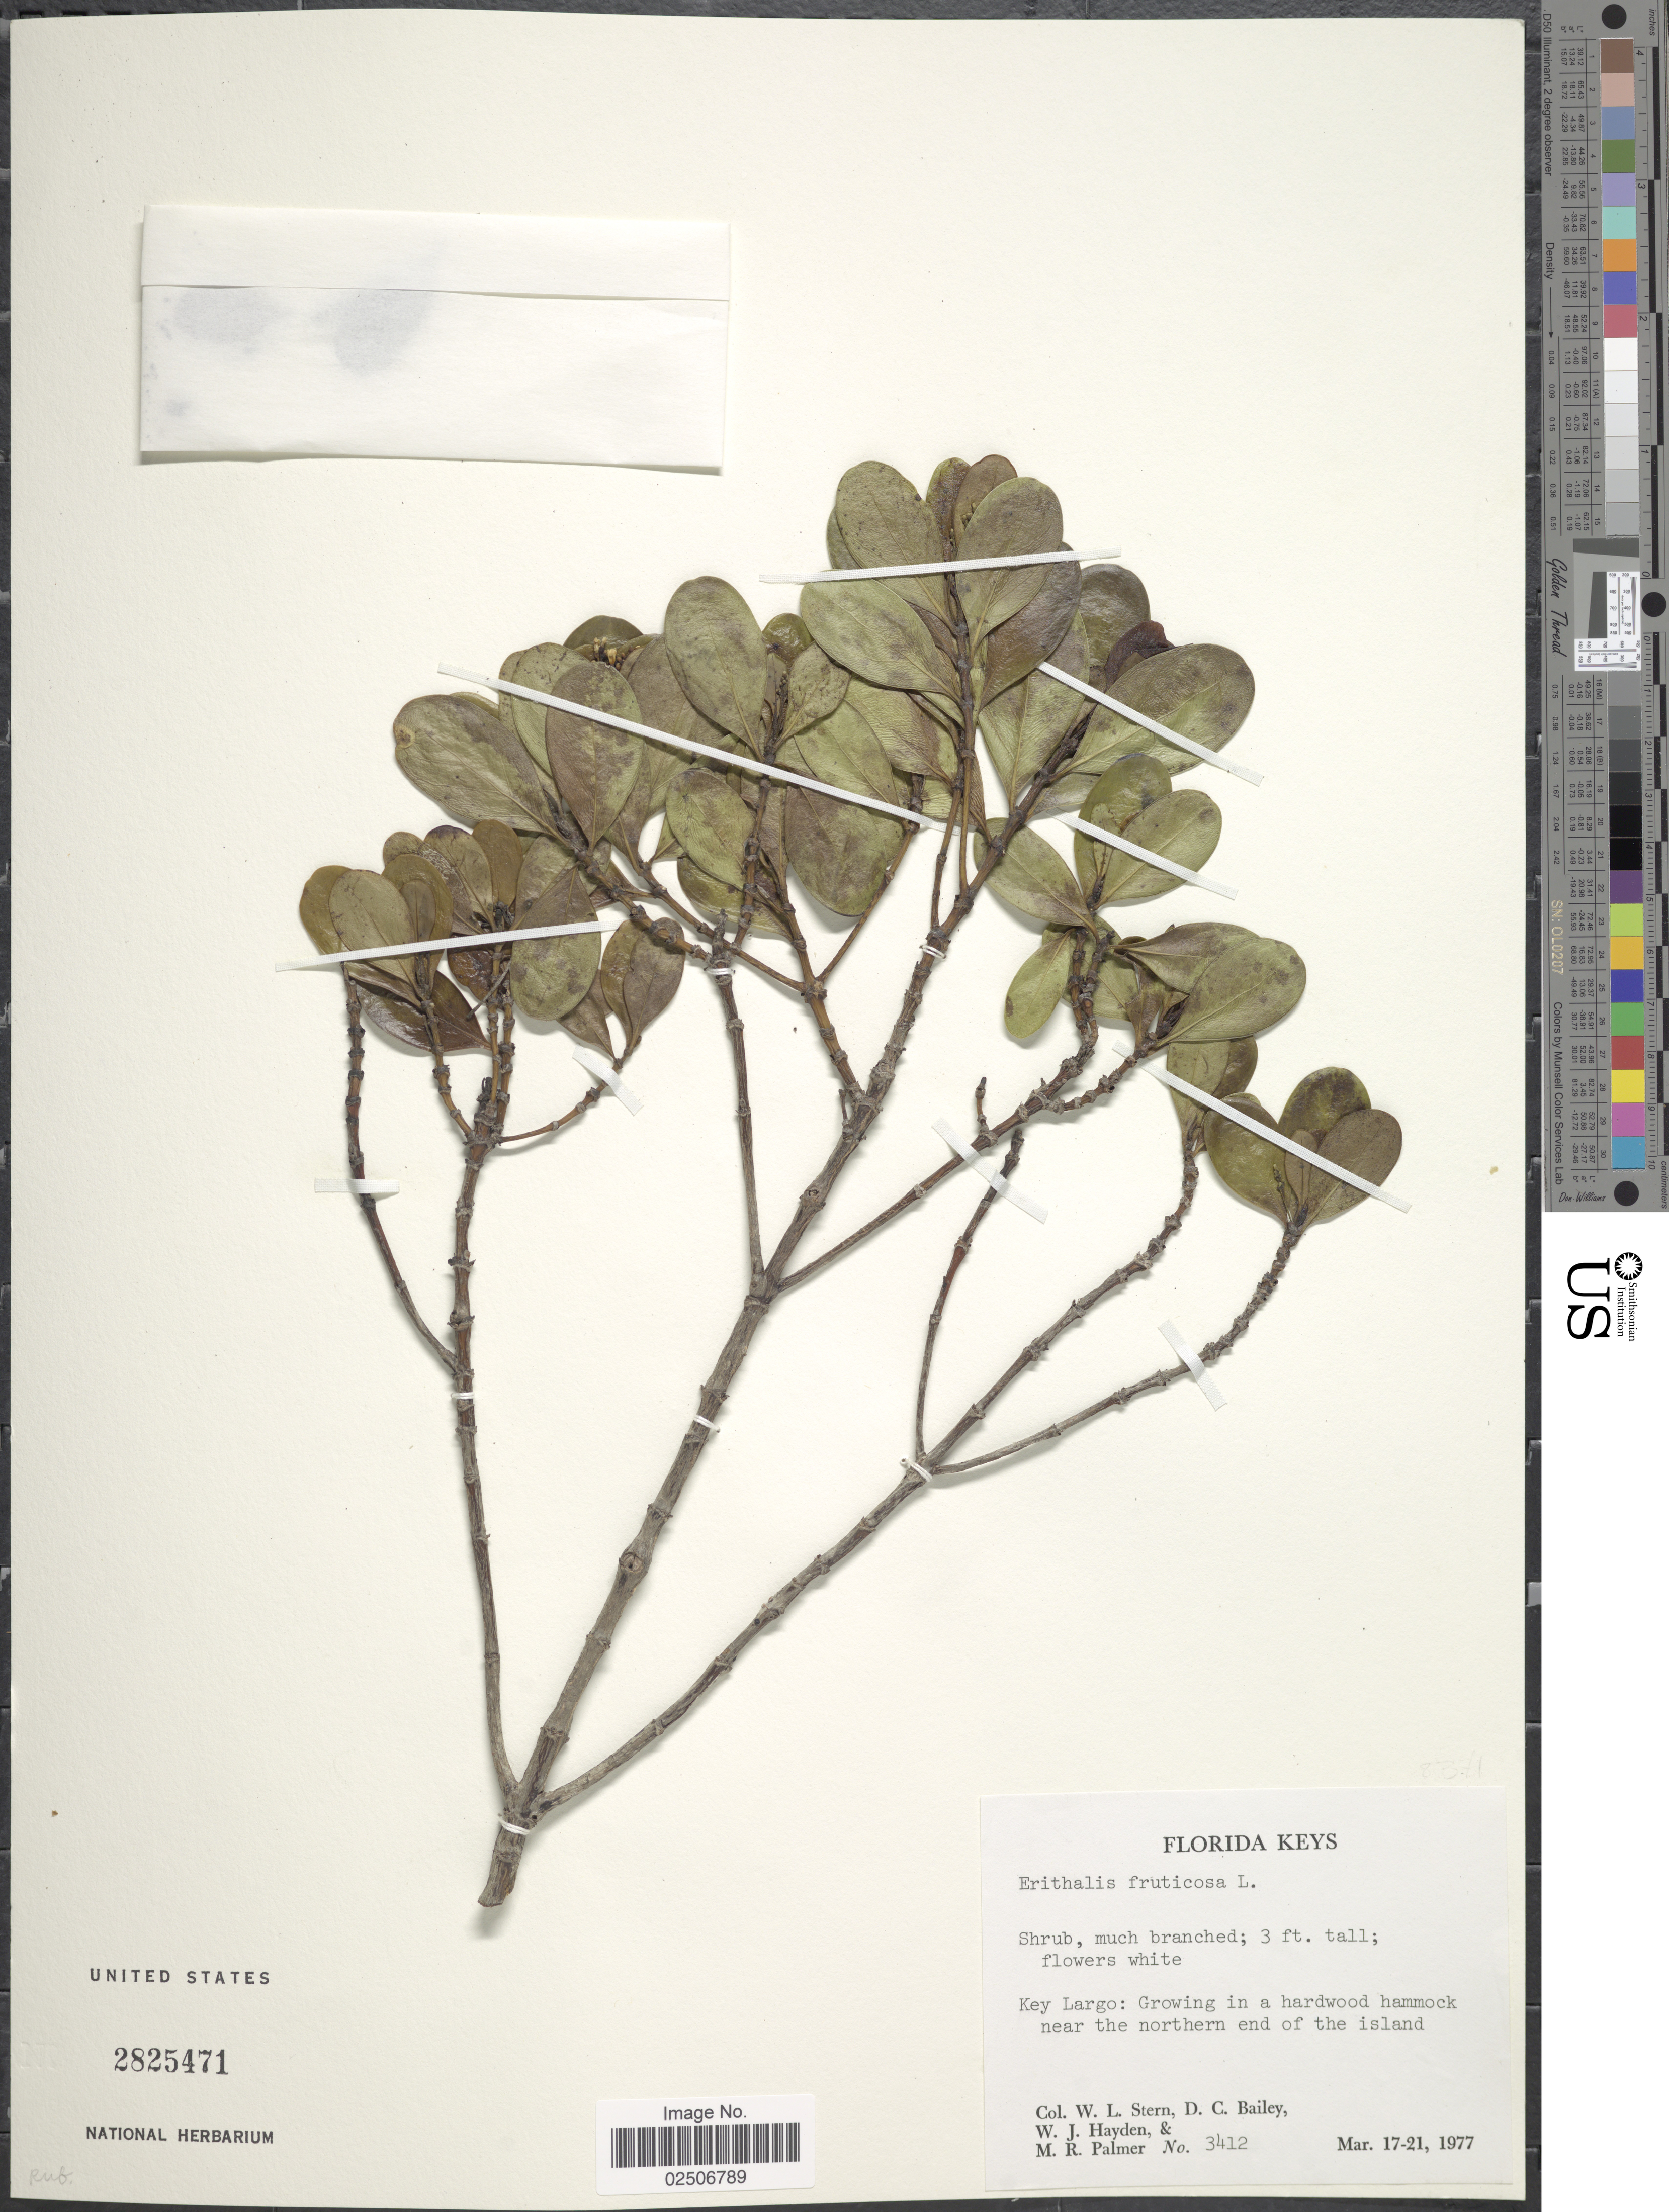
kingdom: Plantae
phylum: Tracheophyta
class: Magnoliopsida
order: Gentianales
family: Rubiaceae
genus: Erithalis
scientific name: Erithalis fruticosa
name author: L.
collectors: W. L. Stern, D. C. Bailey, W. Hayden & M. R. Palmer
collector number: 3412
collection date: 1977-03-17/1977-03-21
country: United States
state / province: Florida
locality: Florida Keys, Key Largo: growing in a hardwood hammock near the northern end of the island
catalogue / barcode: US 2825471